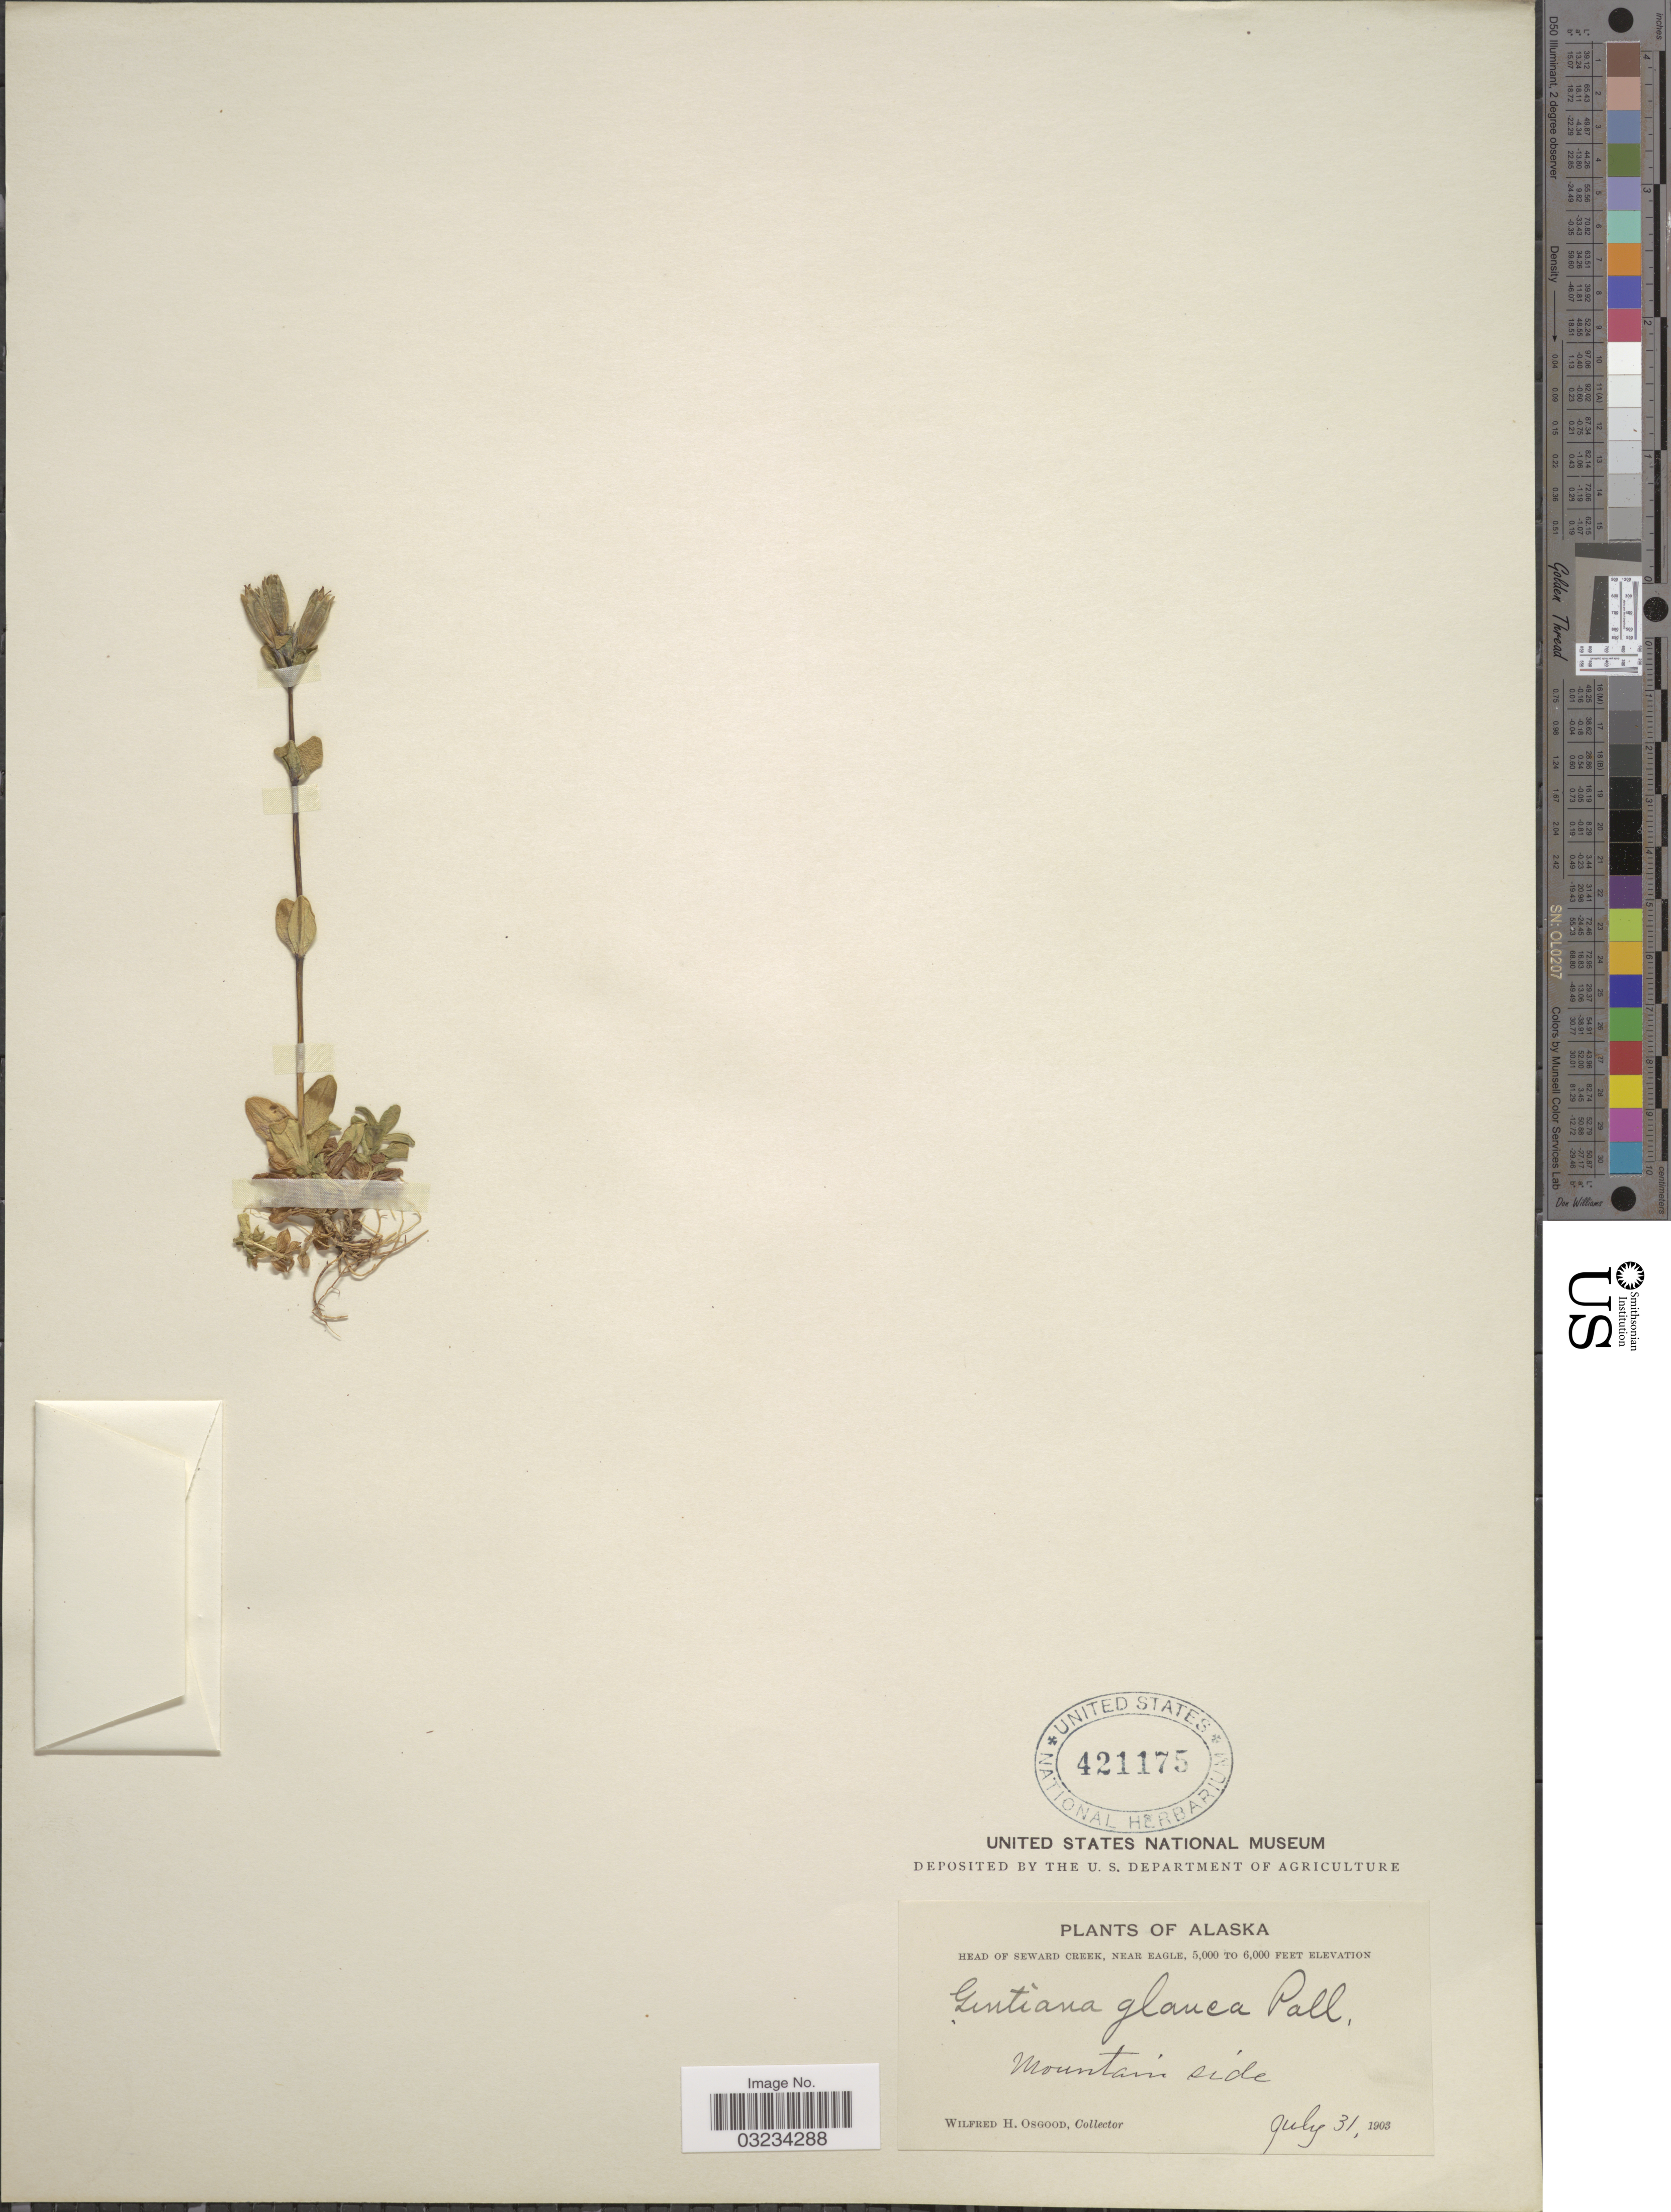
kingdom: Plantae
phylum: Tracheophyta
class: Magnoliopsida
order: Gentianales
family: Gentianaceae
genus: Gentiana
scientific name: Gentiana glauca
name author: Pall.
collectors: W. Osgood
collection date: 1903-07-31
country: United States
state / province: Alaska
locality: Head of Seward Creek, Near Eagle. Mountain side.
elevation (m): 1524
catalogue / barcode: US 421175